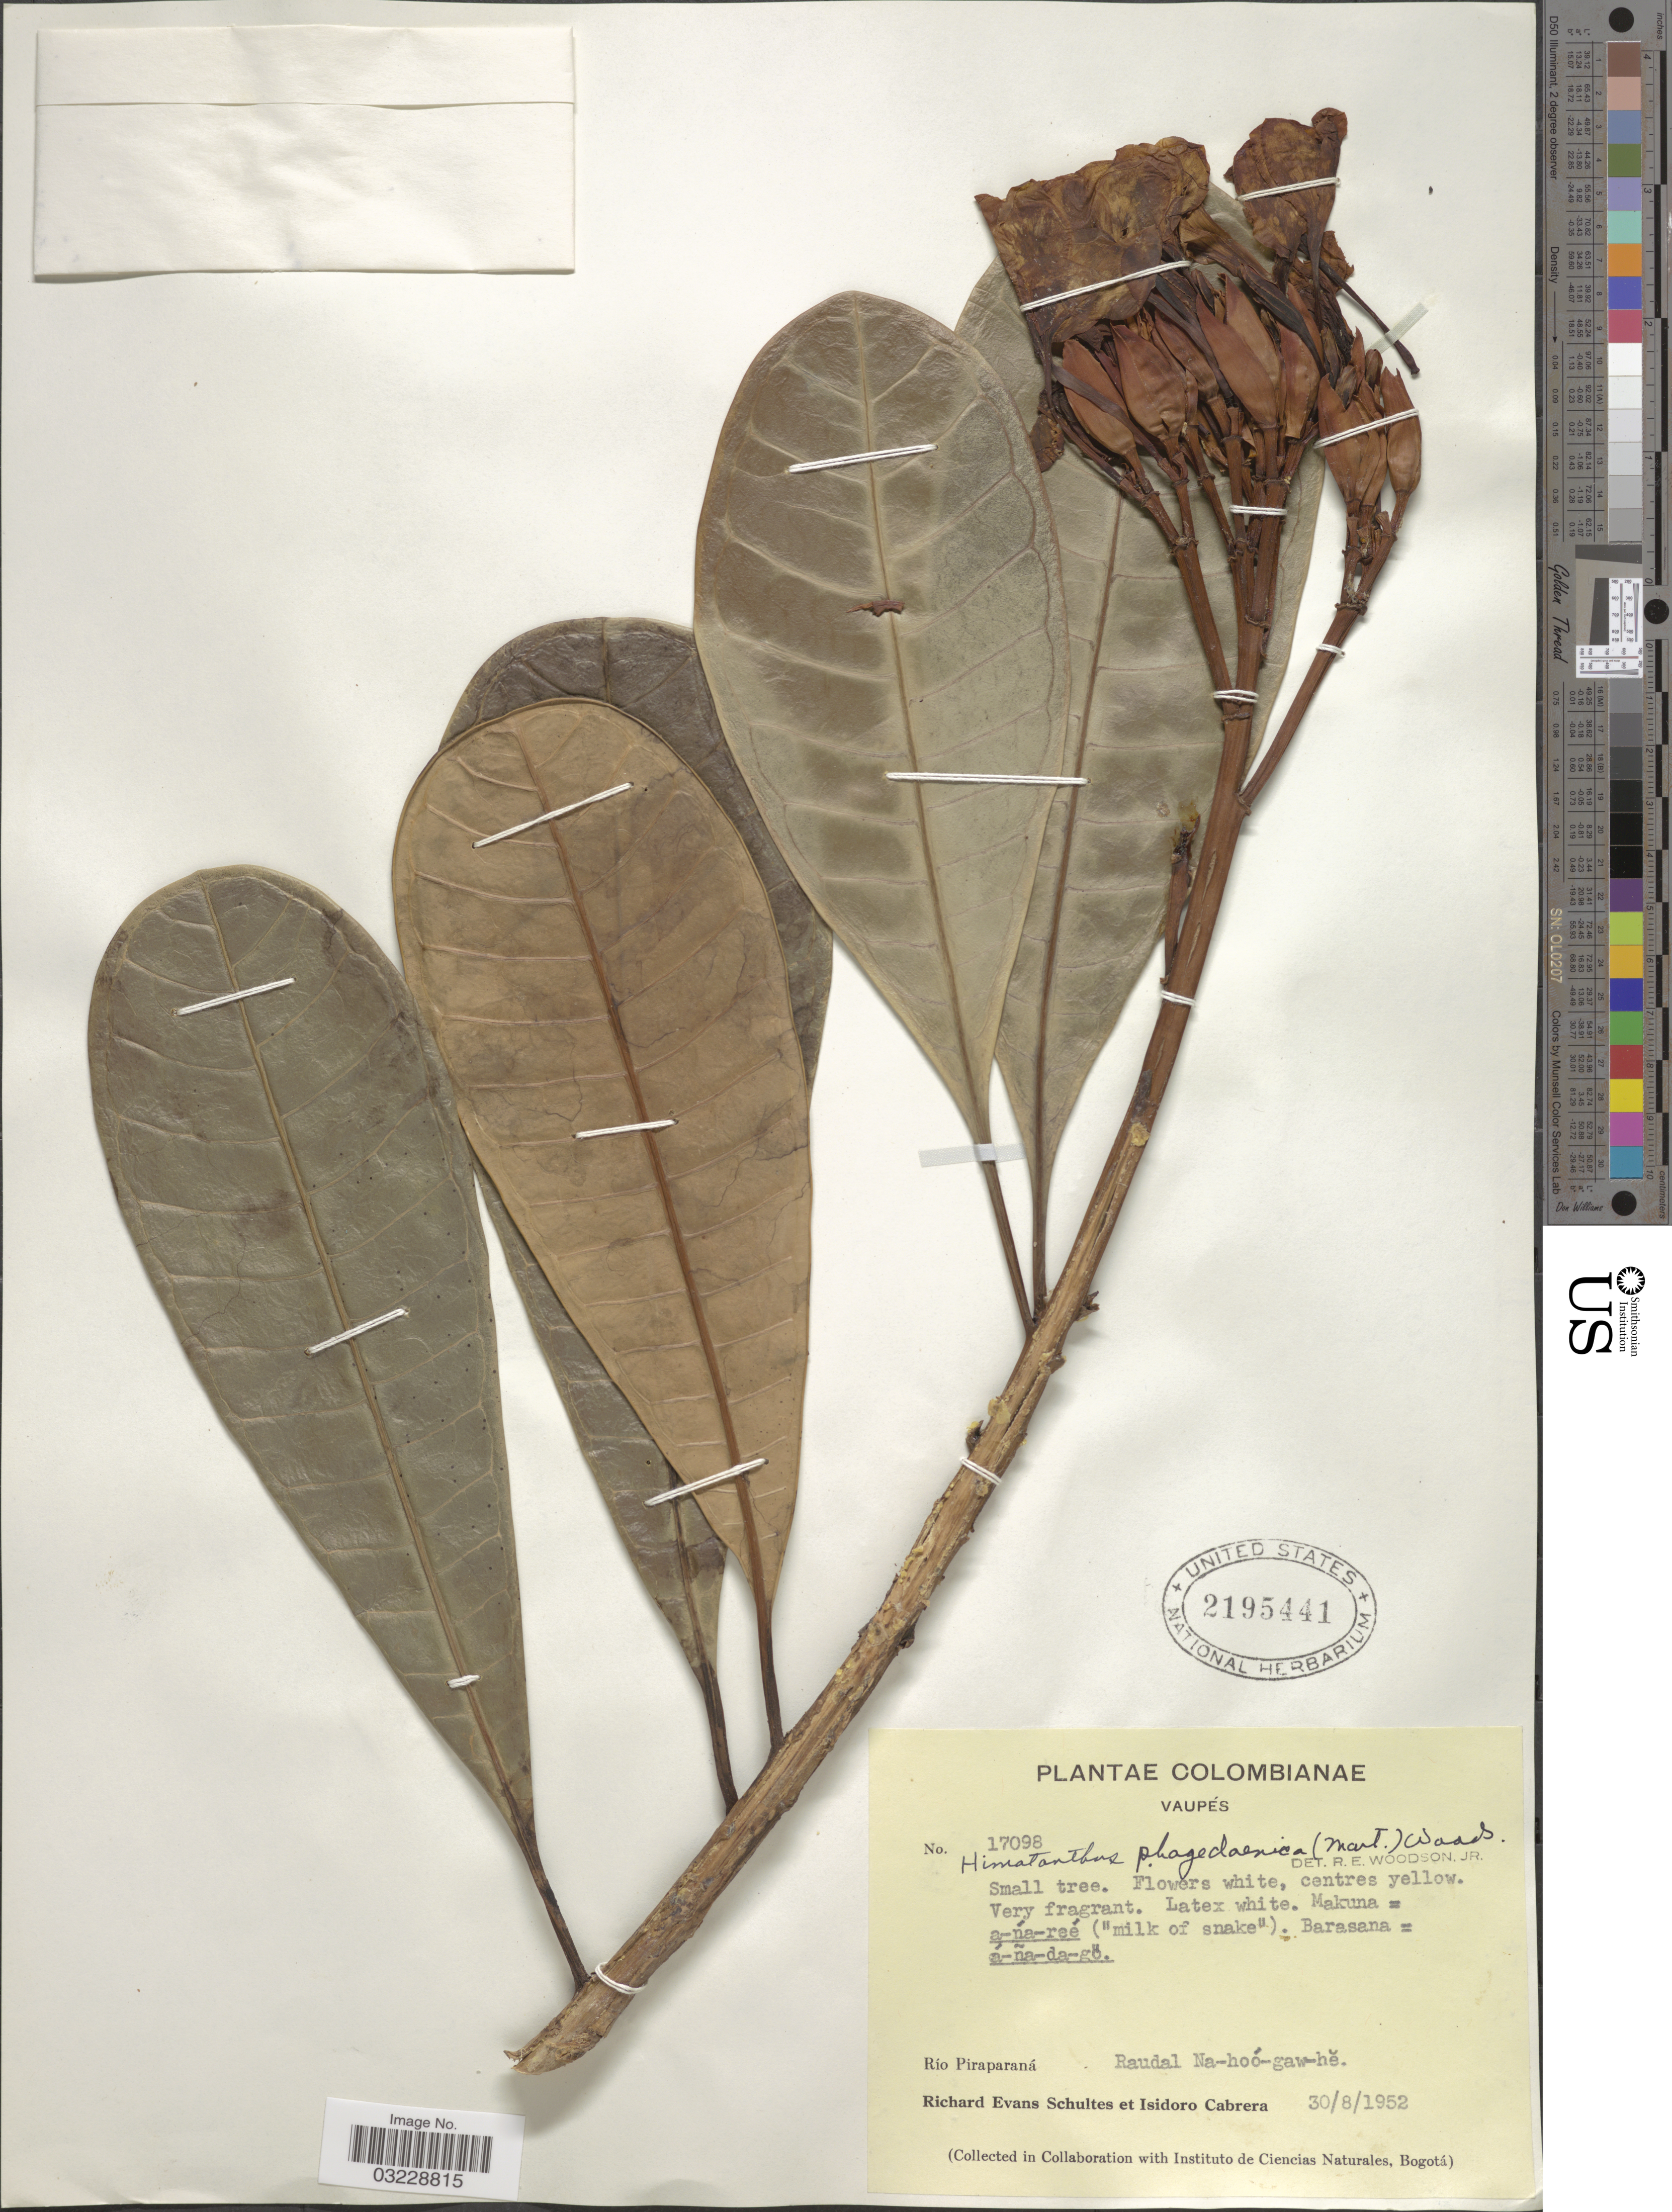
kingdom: Plantae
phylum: Tracheophyta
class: Magnoliopsida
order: Gentianales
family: Apocynaceae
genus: Himatanthus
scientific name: Himatanthus phagedaenicus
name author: (Mart.) Woodson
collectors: R. E. Schultes & I. Cabrera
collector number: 17098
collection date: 1952-08-30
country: Colombia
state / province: Vaupés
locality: Río Piraparaná. Raudal Na-hoó-gaw-hĕ.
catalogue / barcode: US 2195441